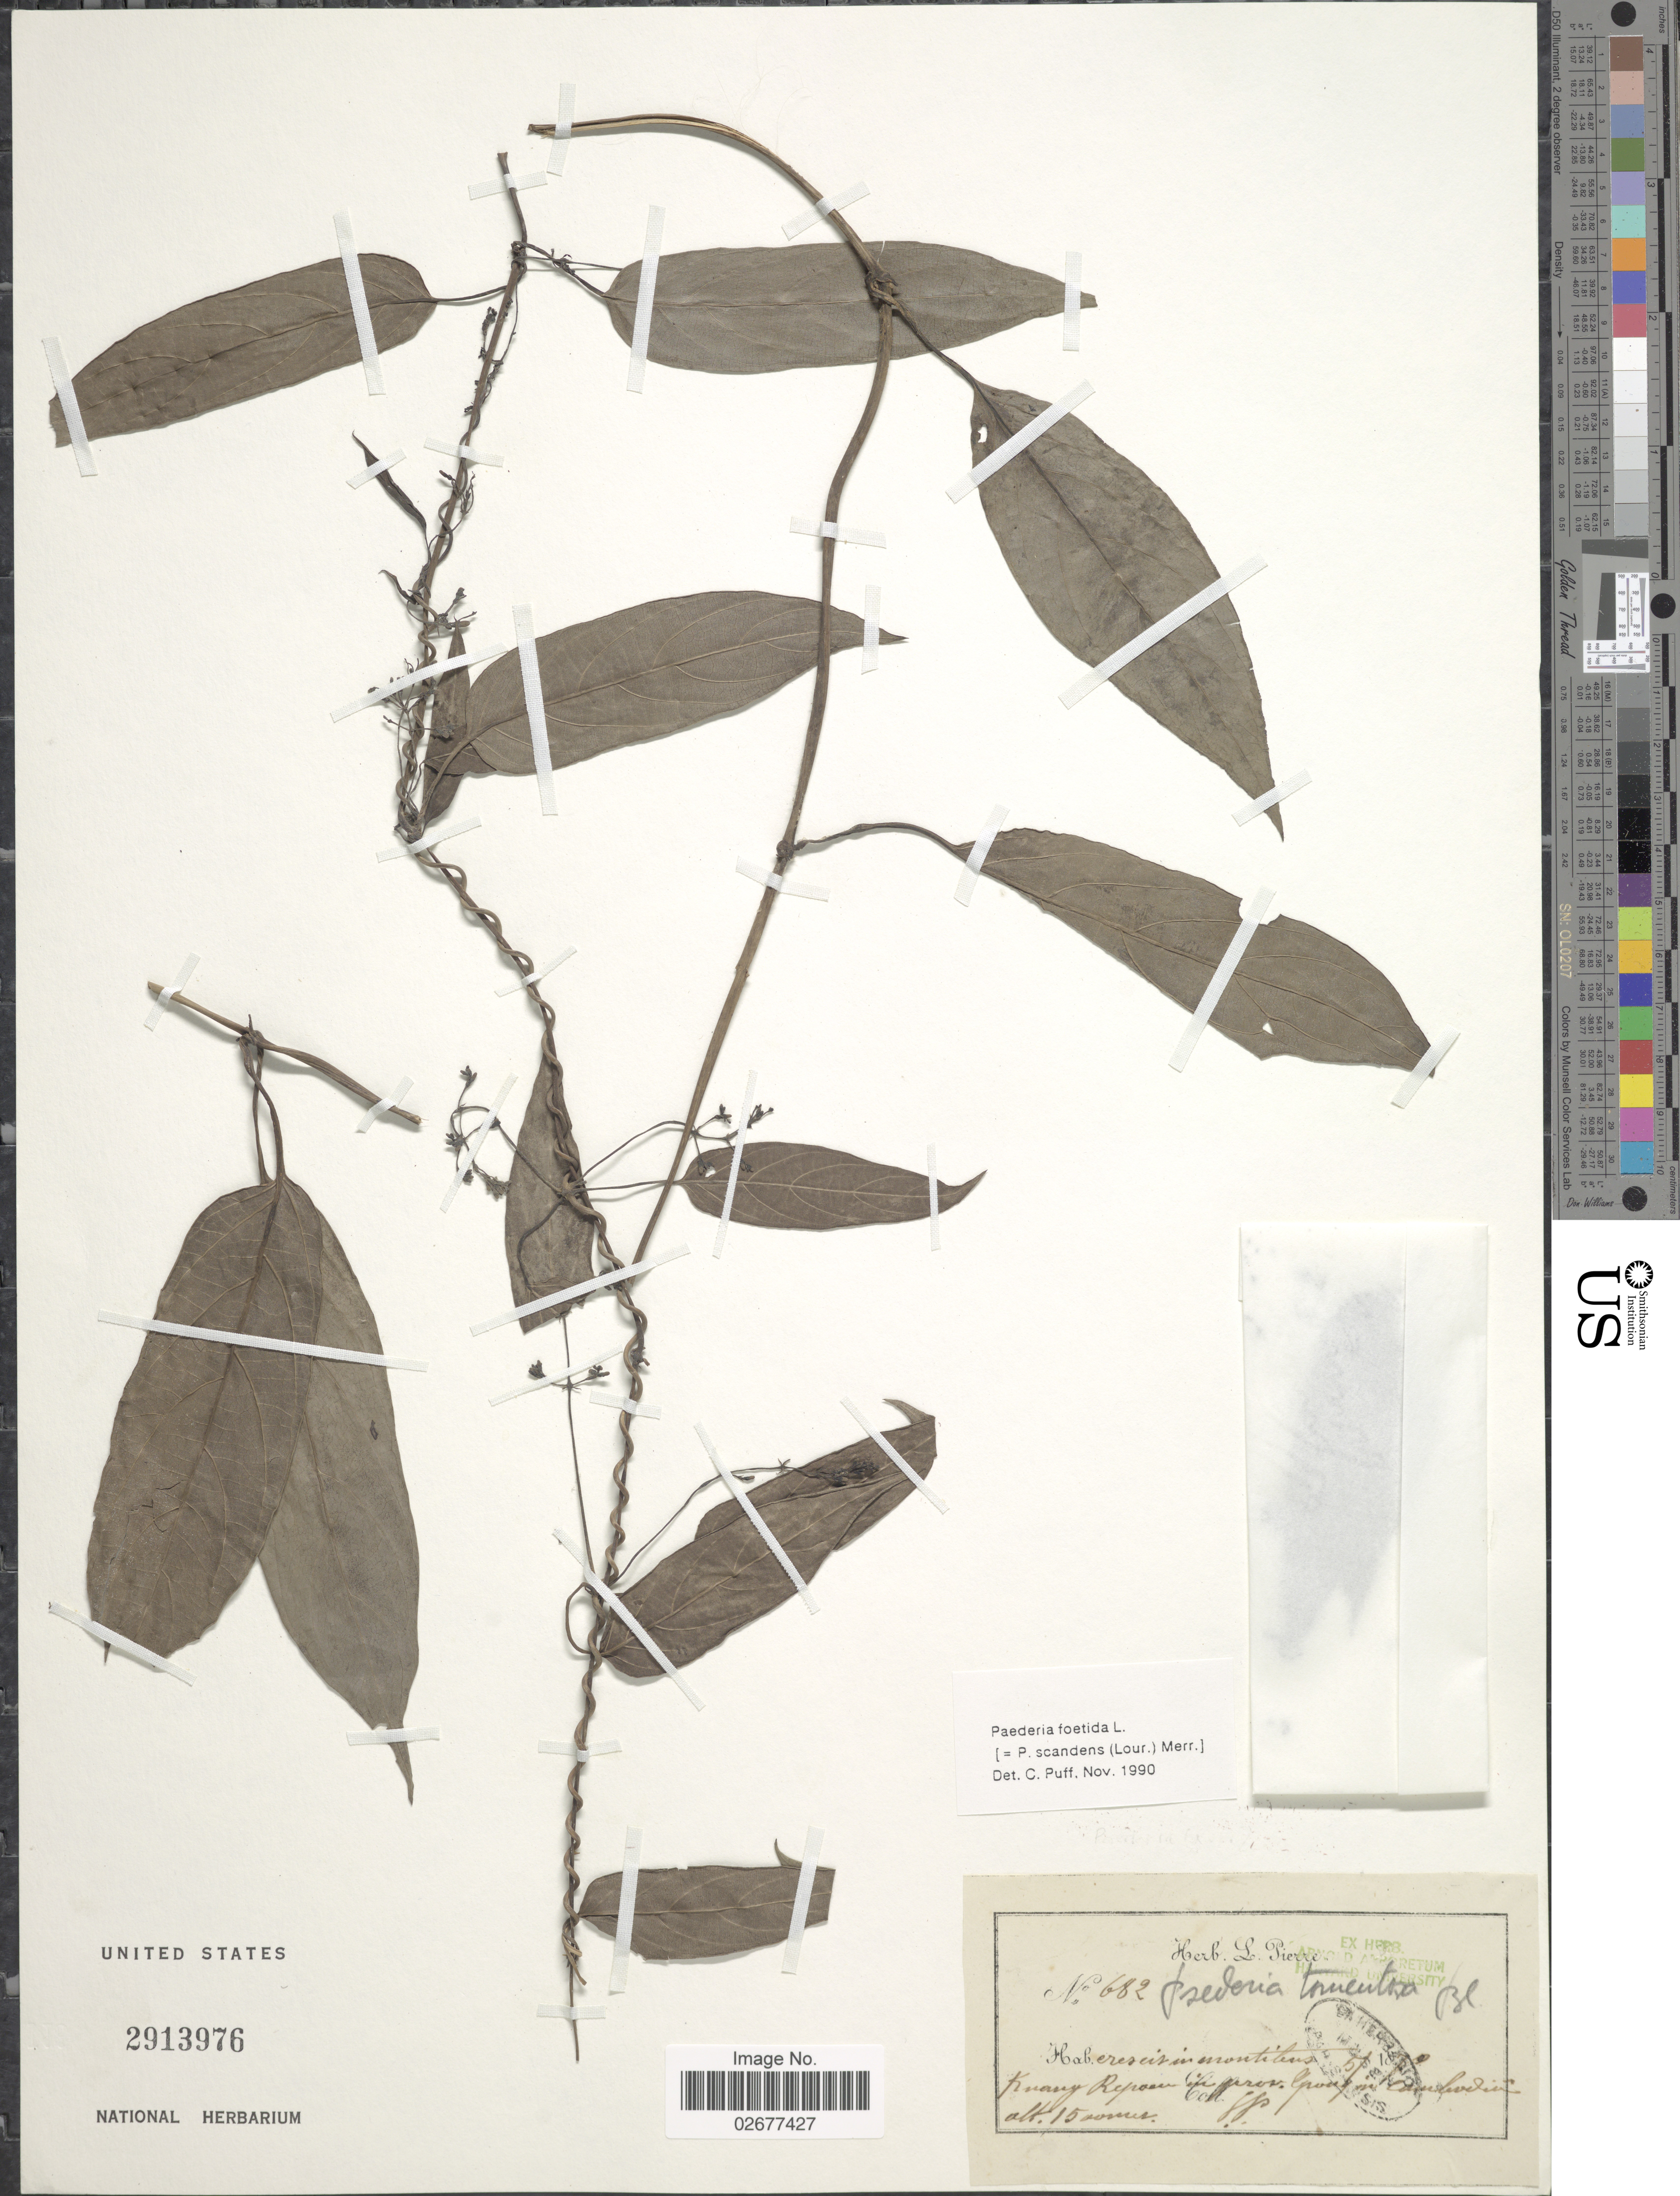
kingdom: Plantae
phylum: Tracheophyta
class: Magnoliopsida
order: Gentianales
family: Rubiaceae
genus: Paederia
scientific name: Paederia foetida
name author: L.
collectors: L. Pierre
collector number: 682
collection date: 1872-05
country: Cambodia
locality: Kuang Repoen in prov. Group.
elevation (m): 15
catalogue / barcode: US 2913976